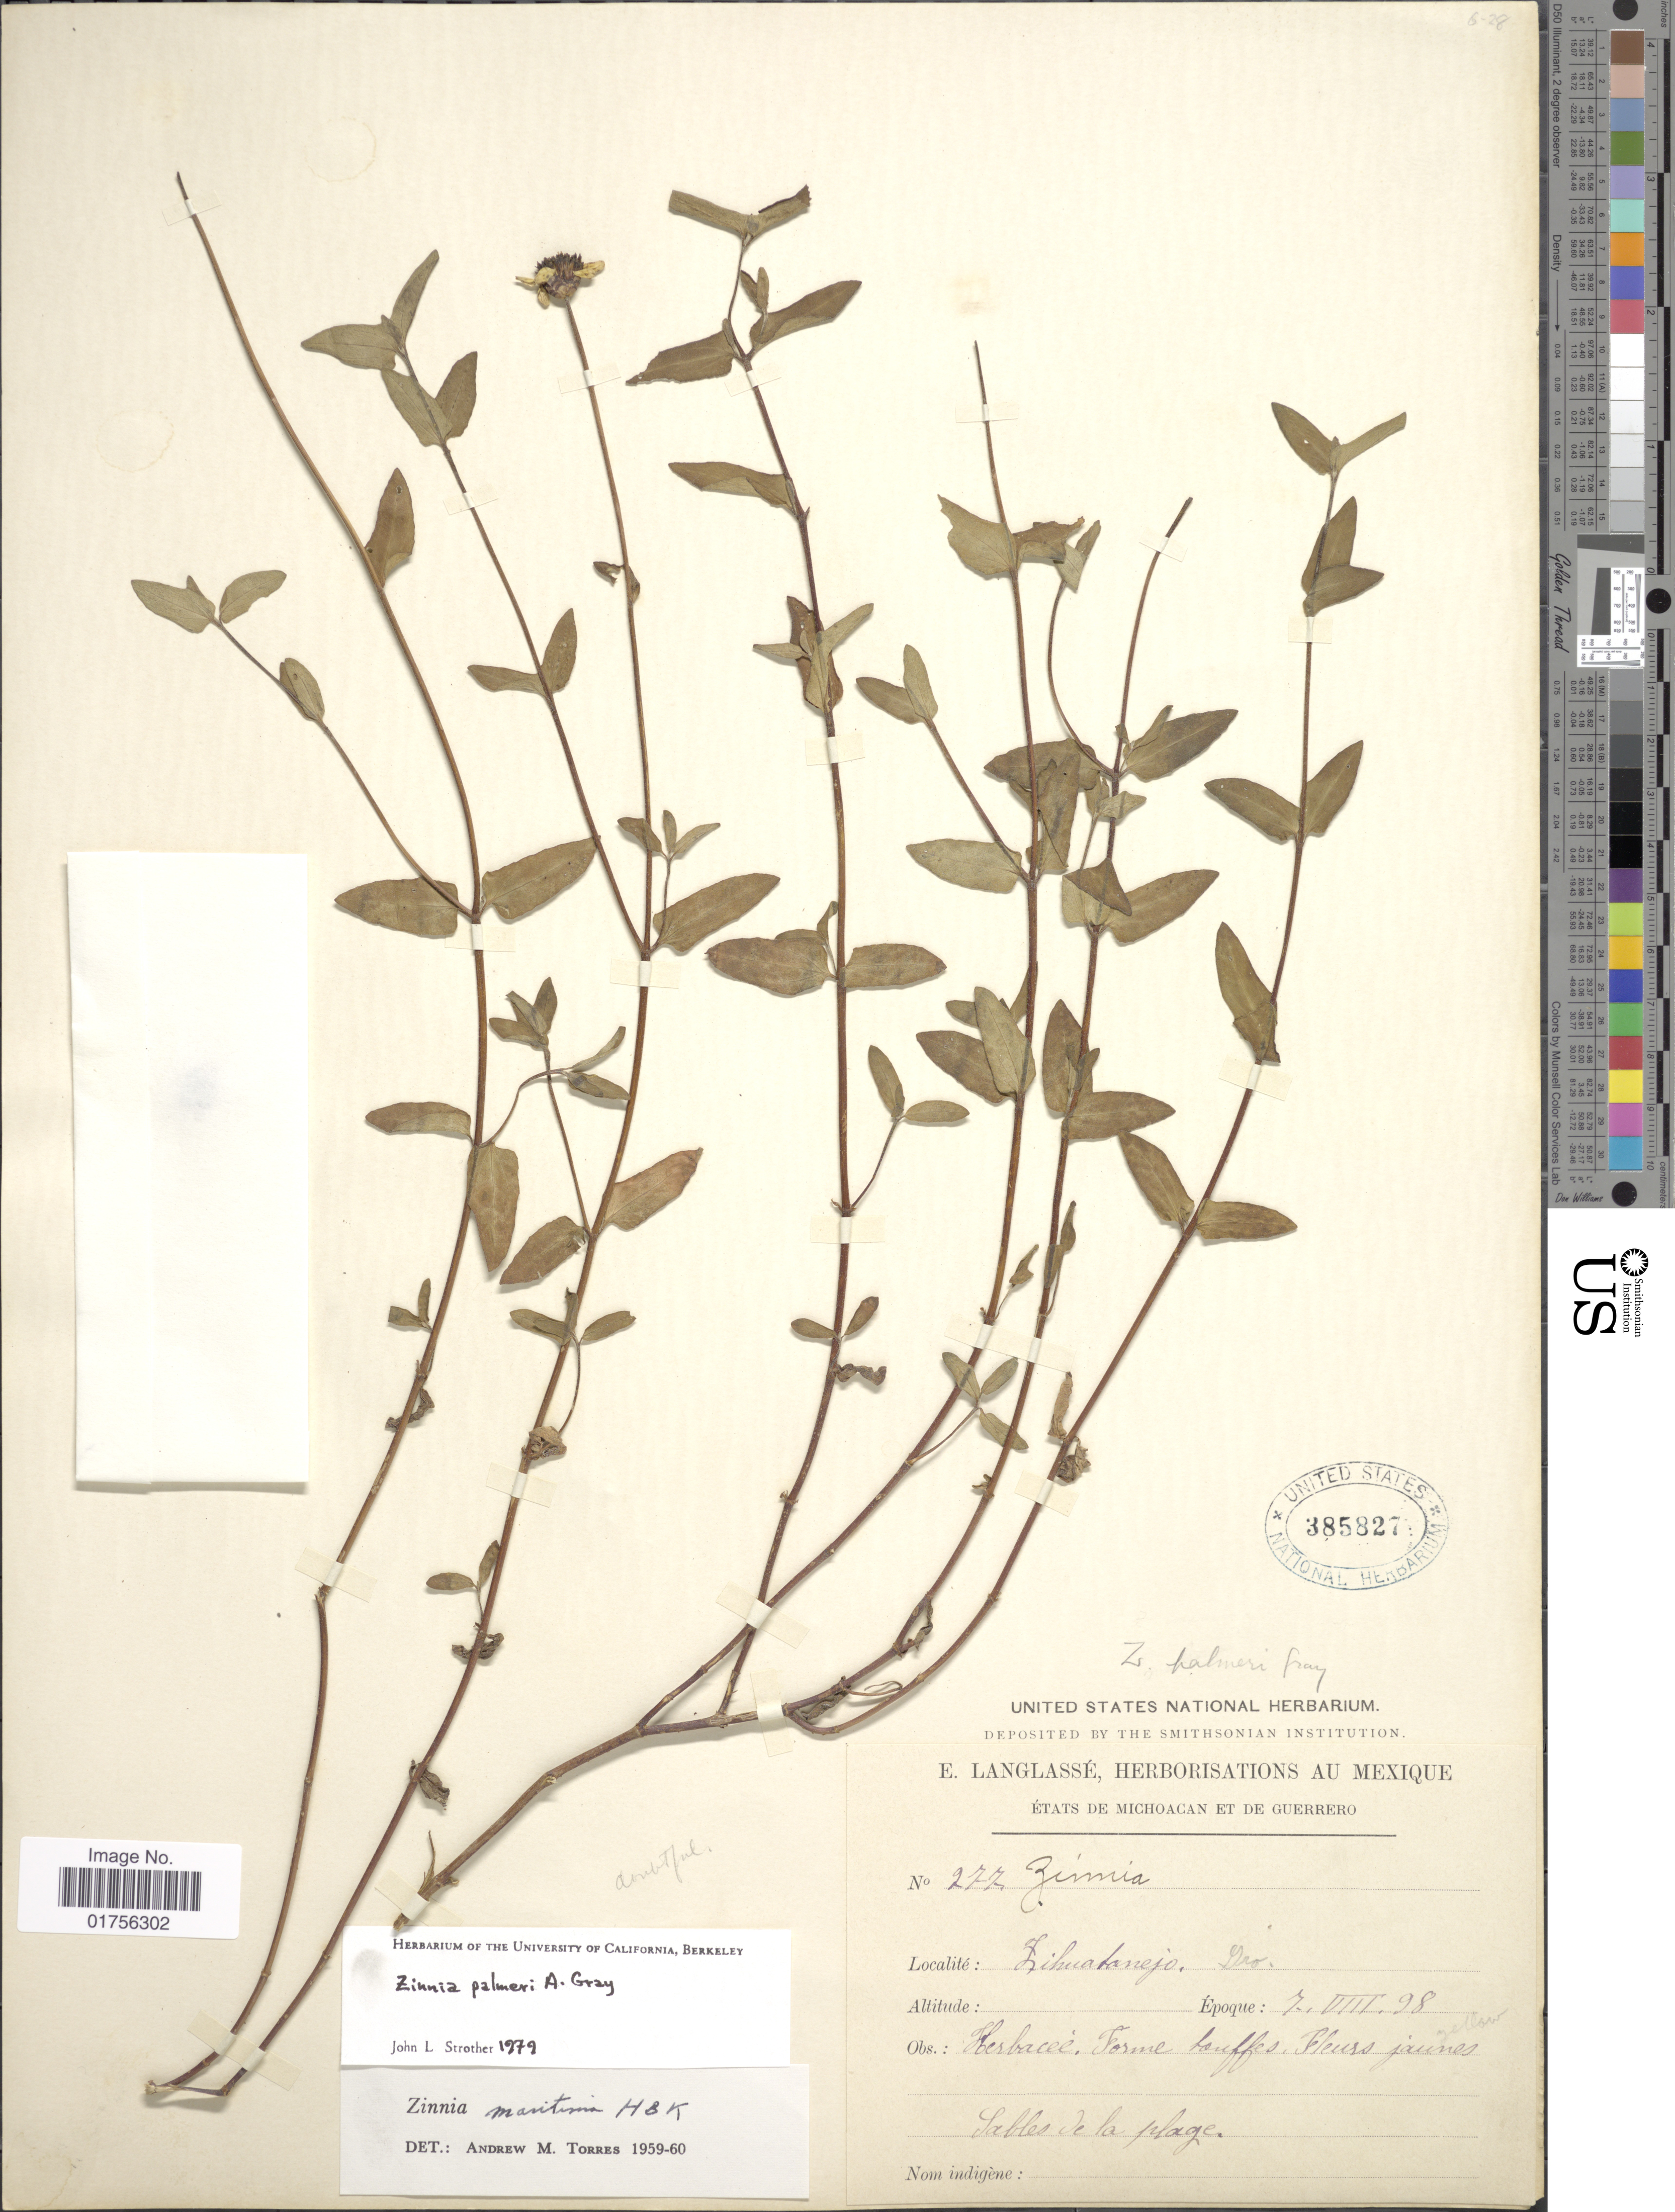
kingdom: Plantae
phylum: Tracheophyta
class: Magnoliopsida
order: Asterales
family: Asteraceae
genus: Zinnia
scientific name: Zinnia palmeri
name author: A. Gray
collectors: E. Langlassé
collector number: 277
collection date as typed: Transcribed d/m/y: 7/8/98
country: Mexico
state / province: Guerrero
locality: Guerrero, Lihuatanejo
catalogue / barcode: US 385827